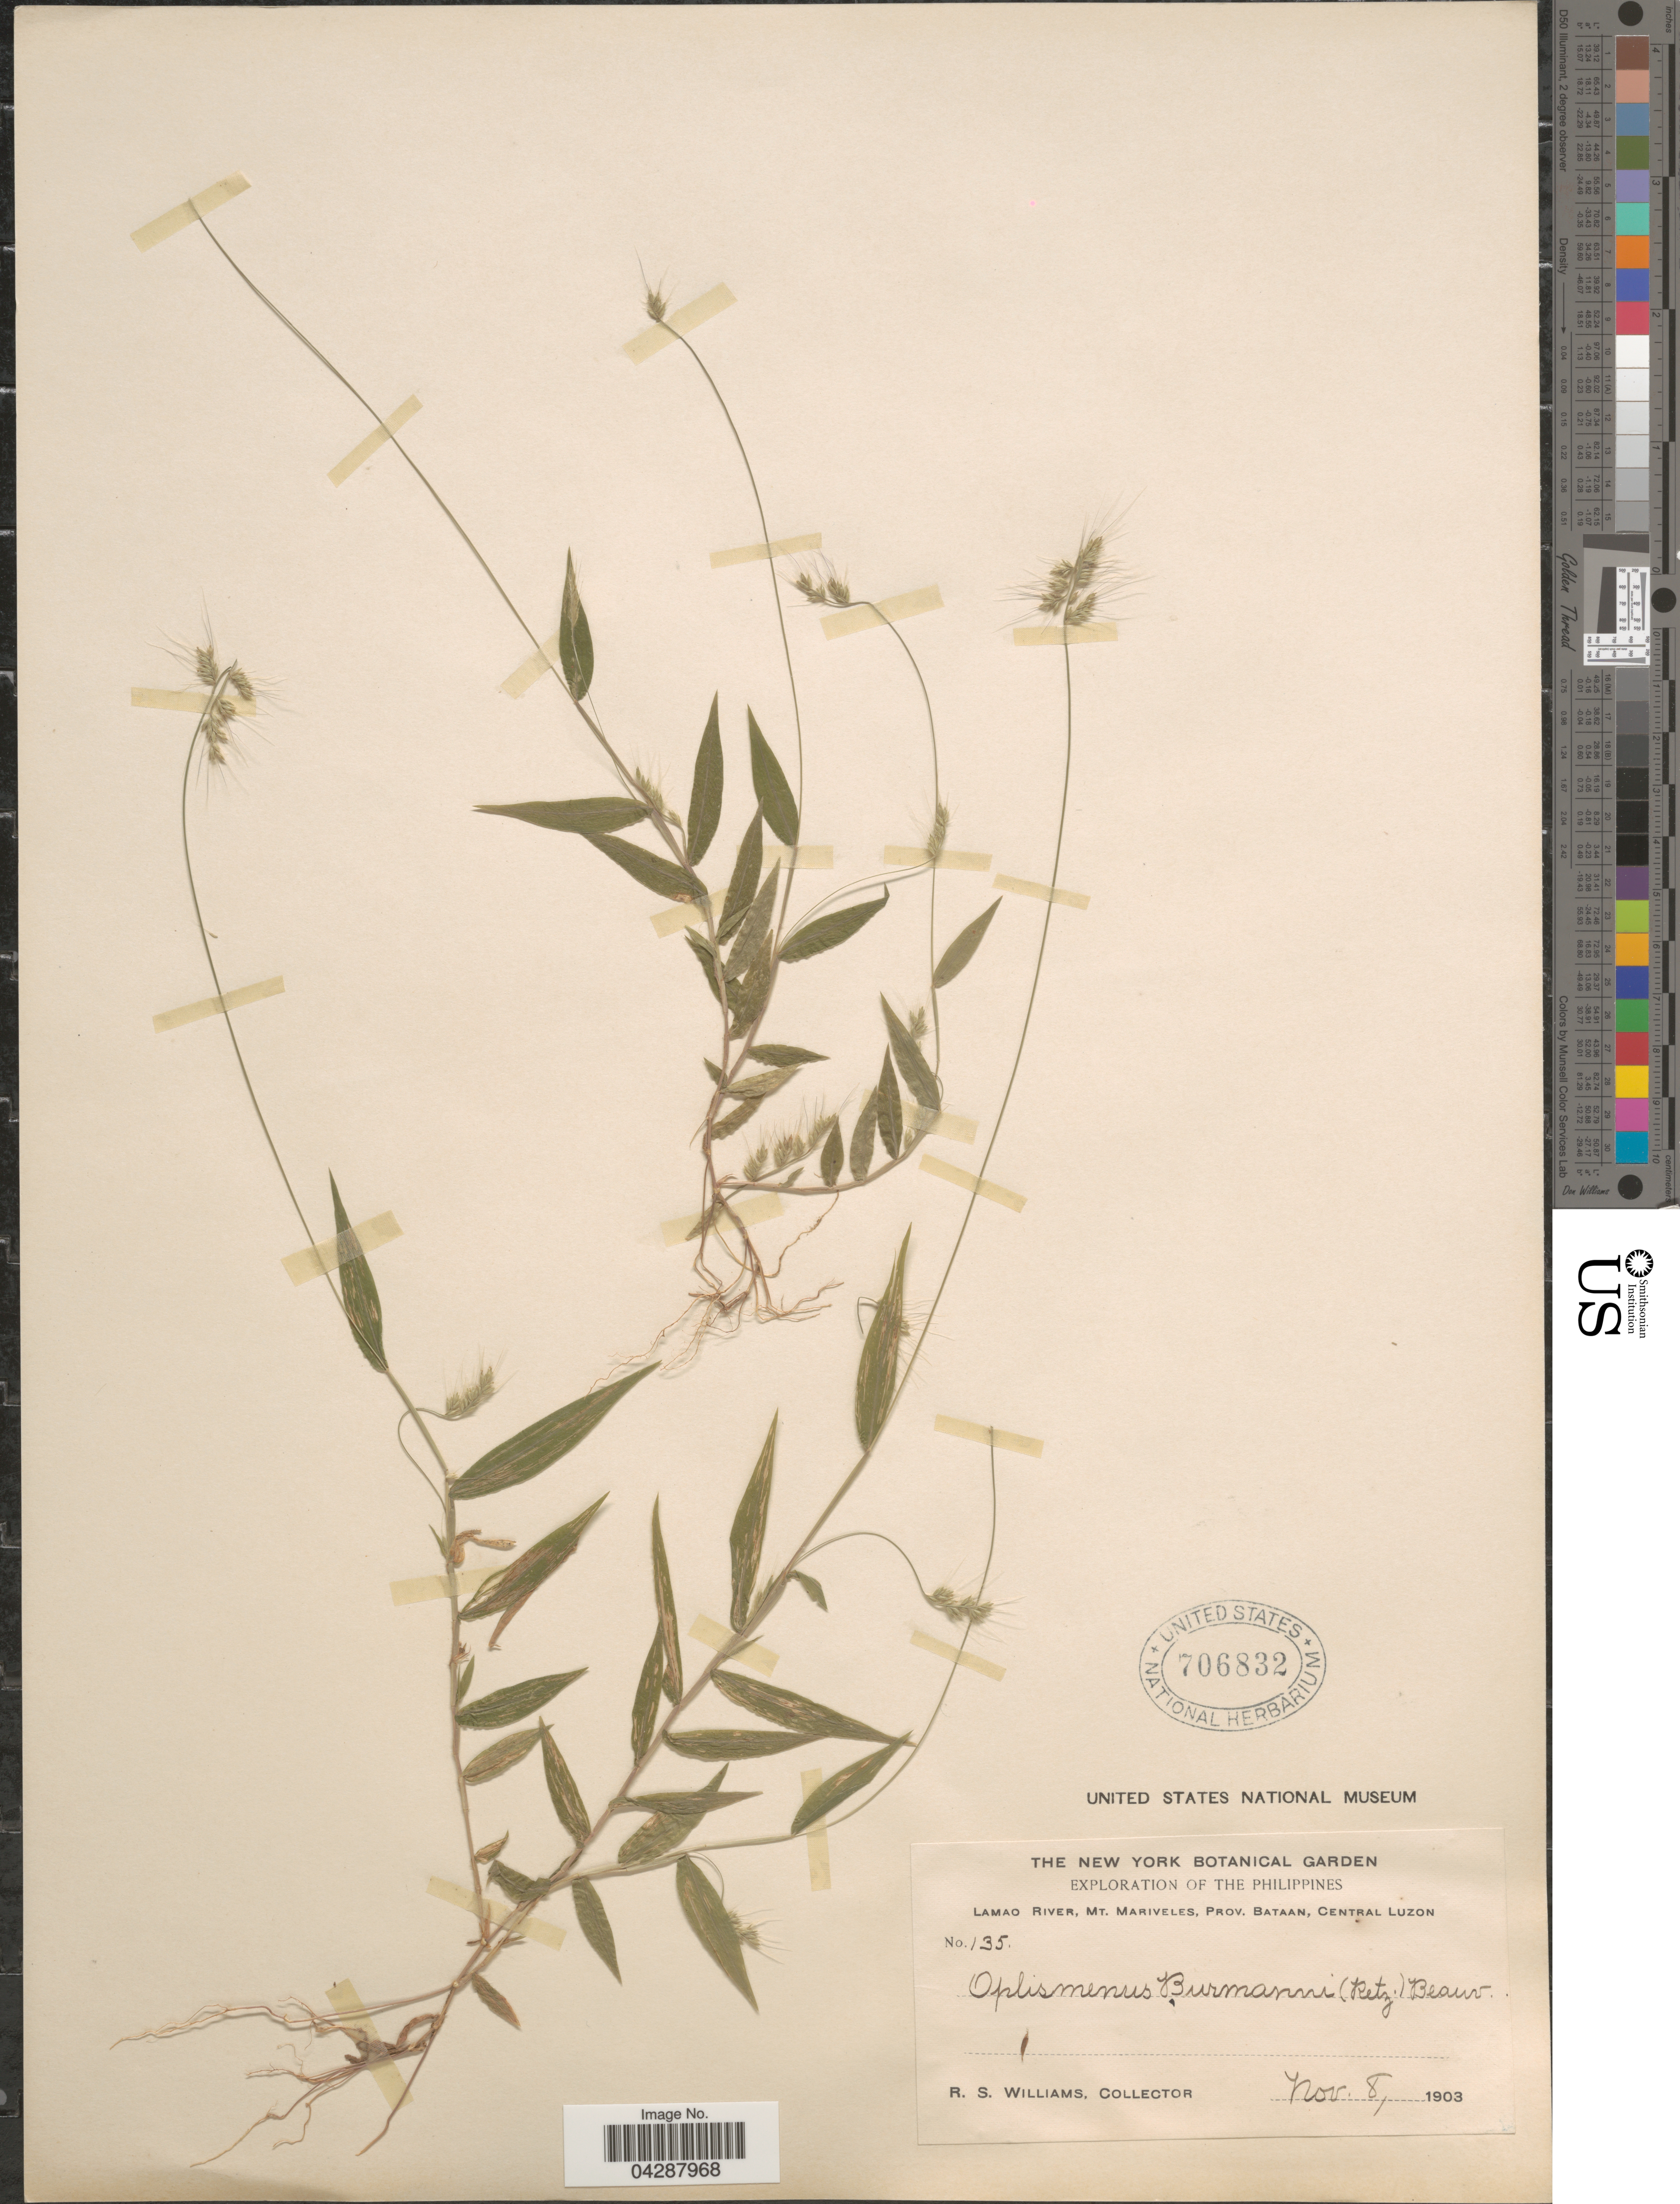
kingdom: Plantae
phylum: Tracheophyta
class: Liliopsida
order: Poales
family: Poaceae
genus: Oplismenus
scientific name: Oplismenus burmannii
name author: (Retz.) P. Beauv.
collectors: R. S. Williams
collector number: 135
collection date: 1903-11-08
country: Philippines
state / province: Central Luzon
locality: Exploration of the Philippines. Lamao River, Mt. Mariveles, Prov. Bataan.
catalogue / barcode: US 706832